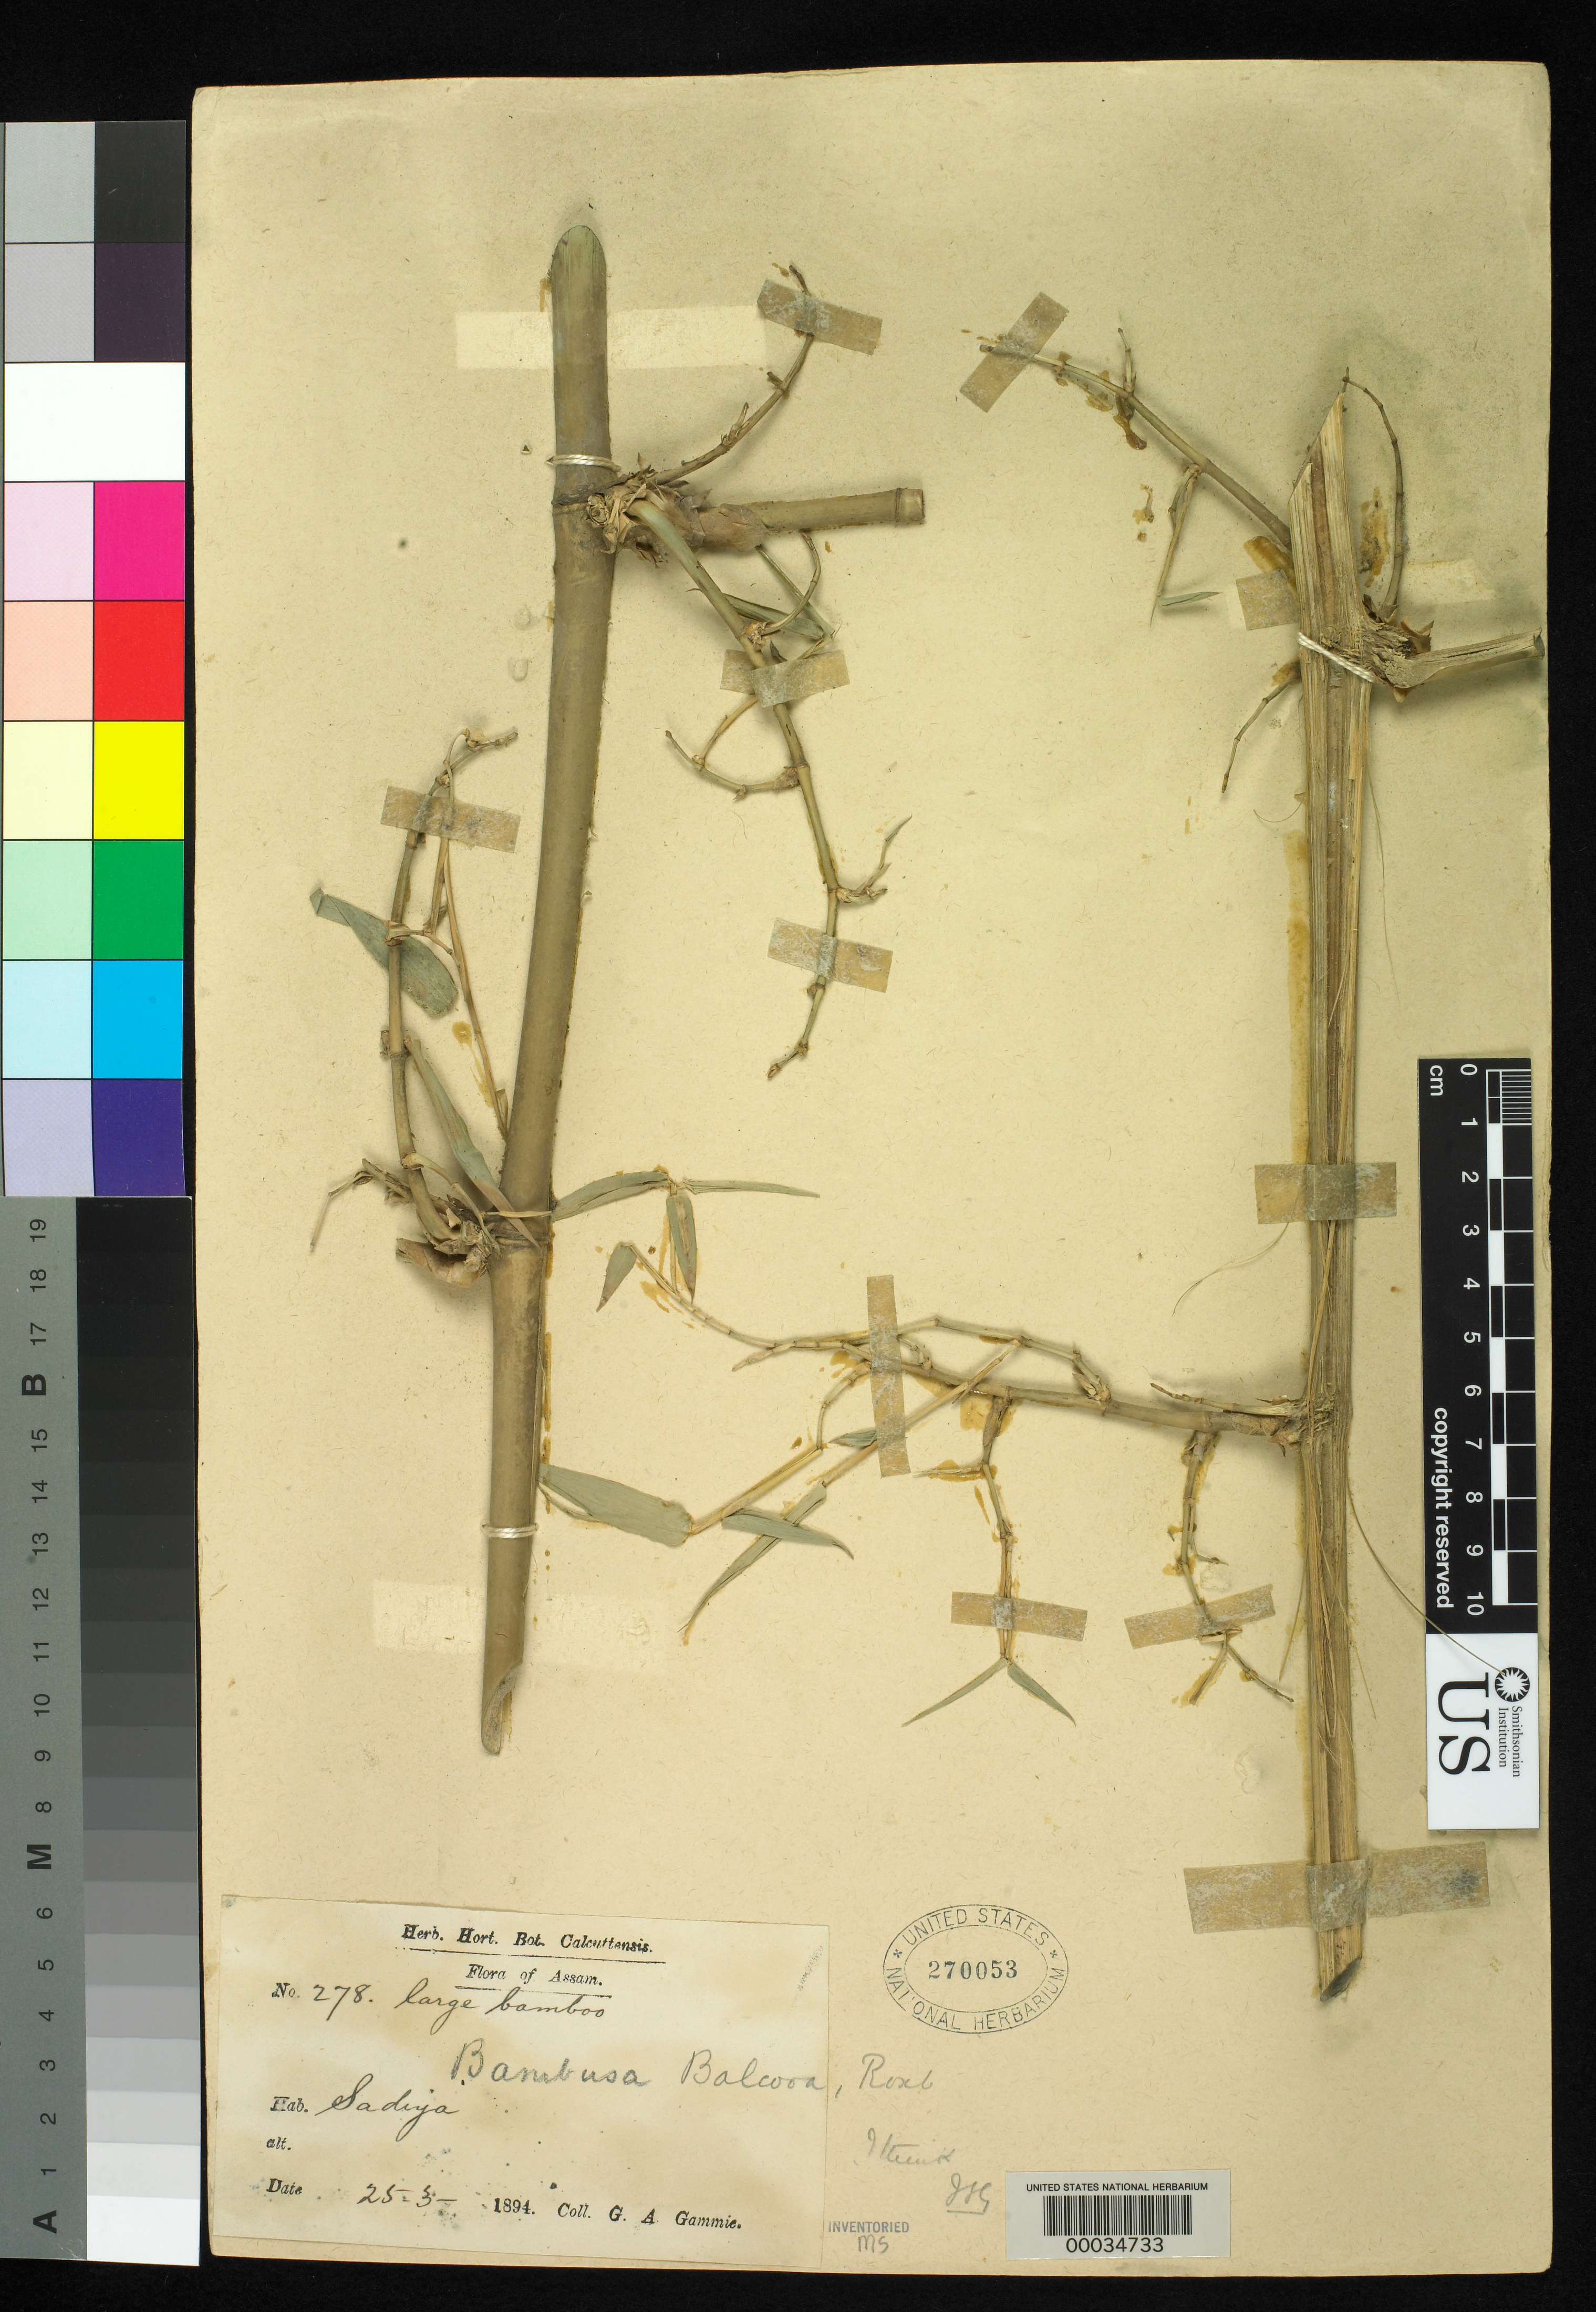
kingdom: Plantae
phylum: Tracheophyta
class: Liliopsida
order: Poales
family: Poaceae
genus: Bambusa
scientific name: Bambusa balcooa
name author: Roxb.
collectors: G. Gammie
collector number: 278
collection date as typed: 25 Mar 1894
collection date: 1894-03-25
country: India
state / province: Assam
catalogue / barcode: US 270053